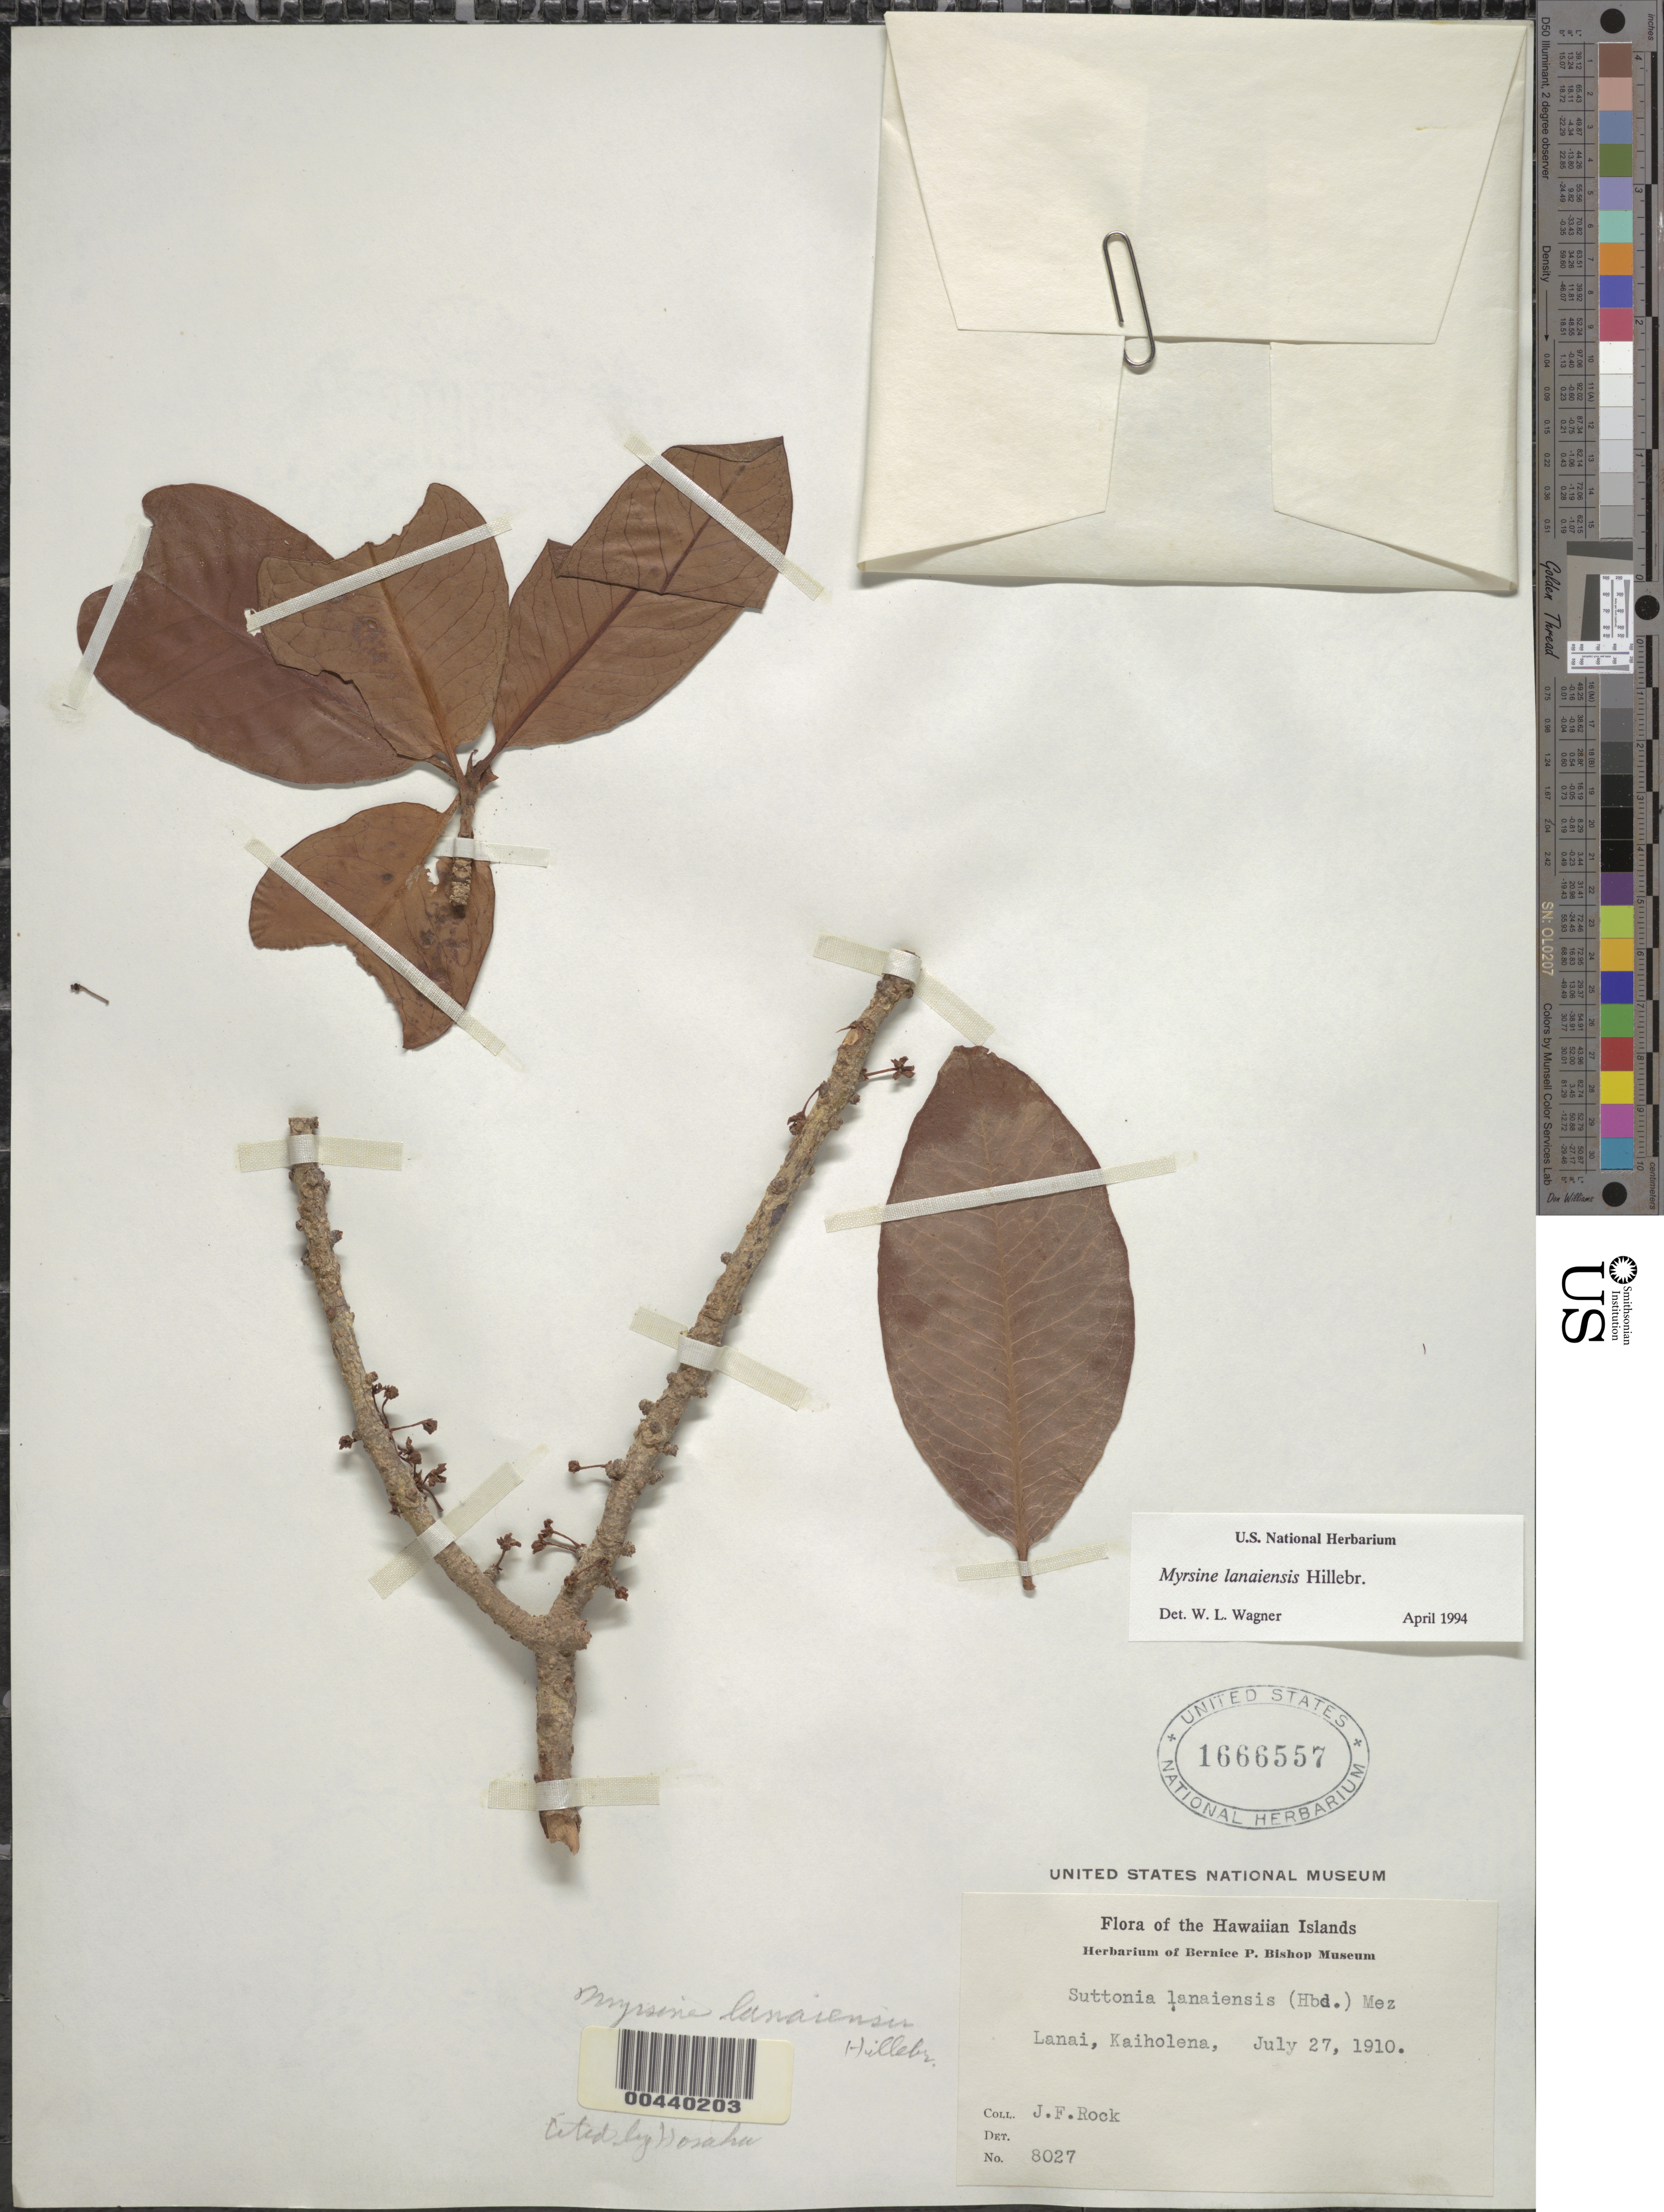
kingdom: Plantae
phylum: Tracheophyta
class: Magnoliopsida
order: Ericales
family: Primulaceae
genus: Myrsine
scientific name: Myrsine lanaiensis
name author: Hillebr.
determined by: Wagner, W. L., (BOT), Smithsonian Institution - National Museum of Natural History (UNITED STATES)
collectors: J. F. Rock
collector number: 8027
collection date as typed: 27 Jul 1910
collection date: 1910-07-27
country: United States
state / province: Hawaii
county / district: Maui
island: Lana'i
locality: Kaiholena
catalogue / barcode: US 1666557